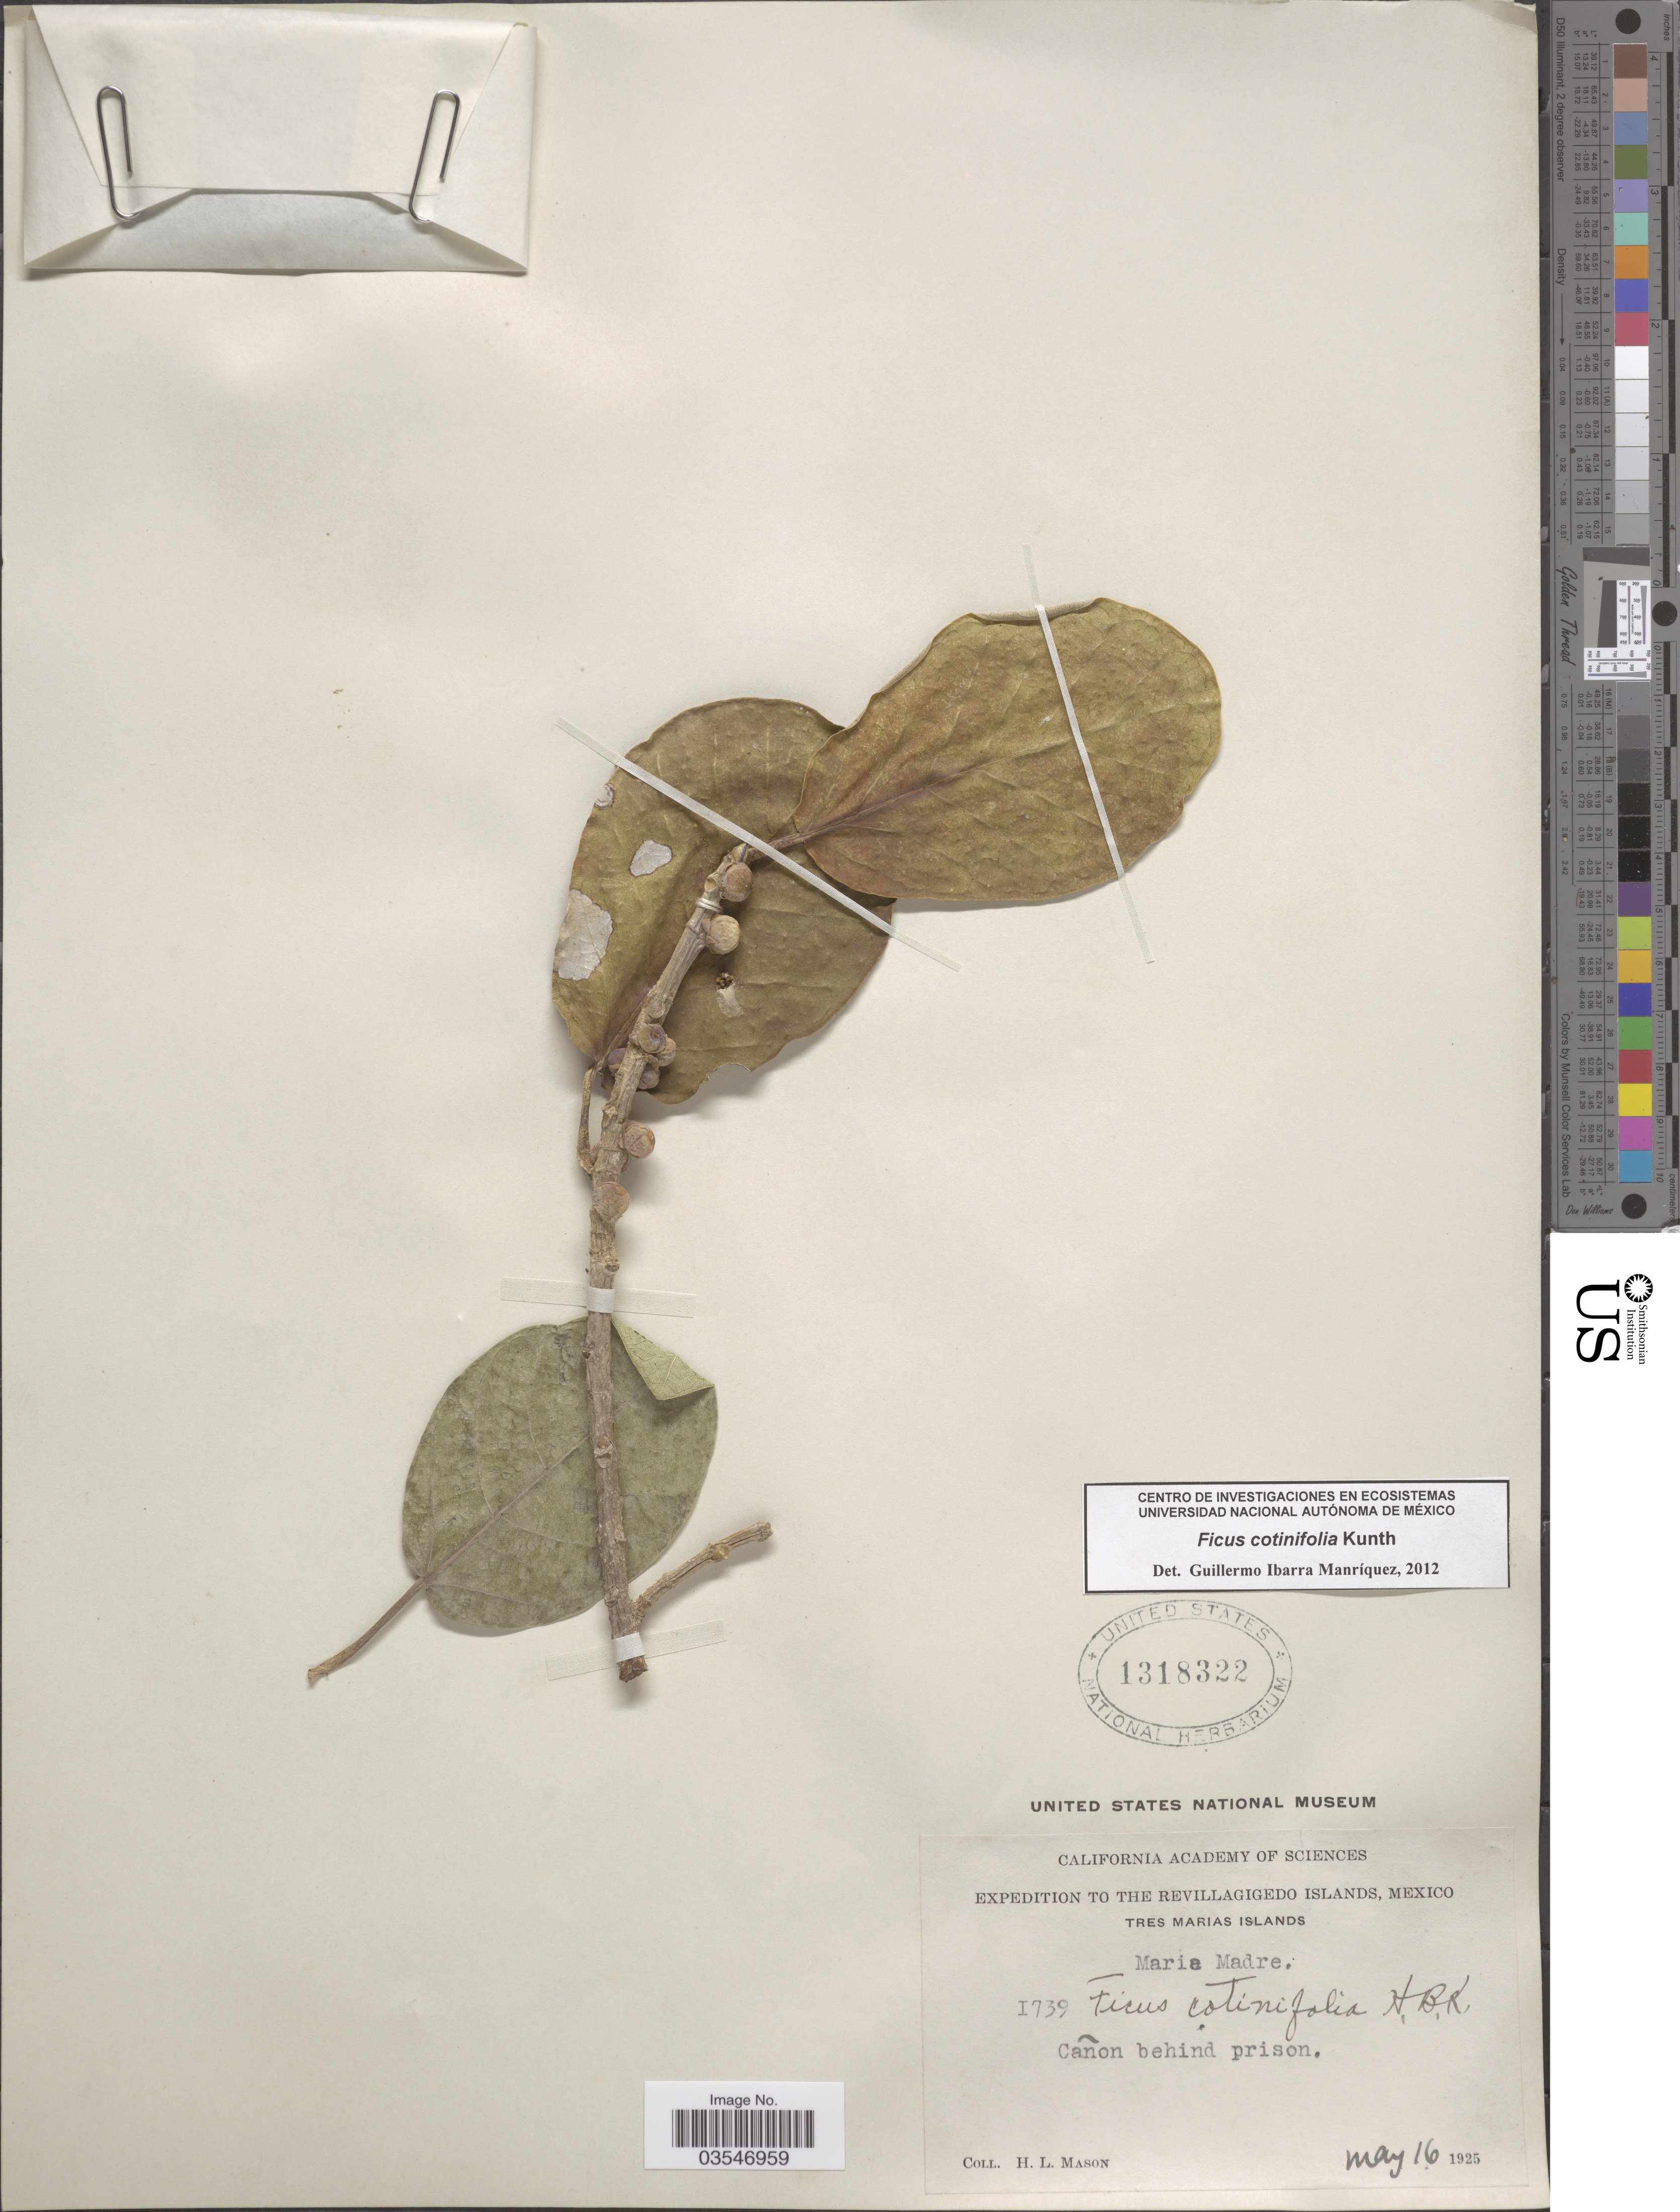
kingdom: Plantae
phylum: Tracheophyta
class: Magnoliopsida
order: Rosales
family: Moraceae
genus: Ficus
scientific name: Ficus cotinifolia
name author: Kunth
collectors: H. L. Mason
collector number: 1739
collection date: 1925-05-16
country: Mexico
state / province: Nayarit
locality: Revillagigedo Islands. Tres Marias Islands. Maria Madre. Cañon behind prison.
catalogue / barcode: US 1318322